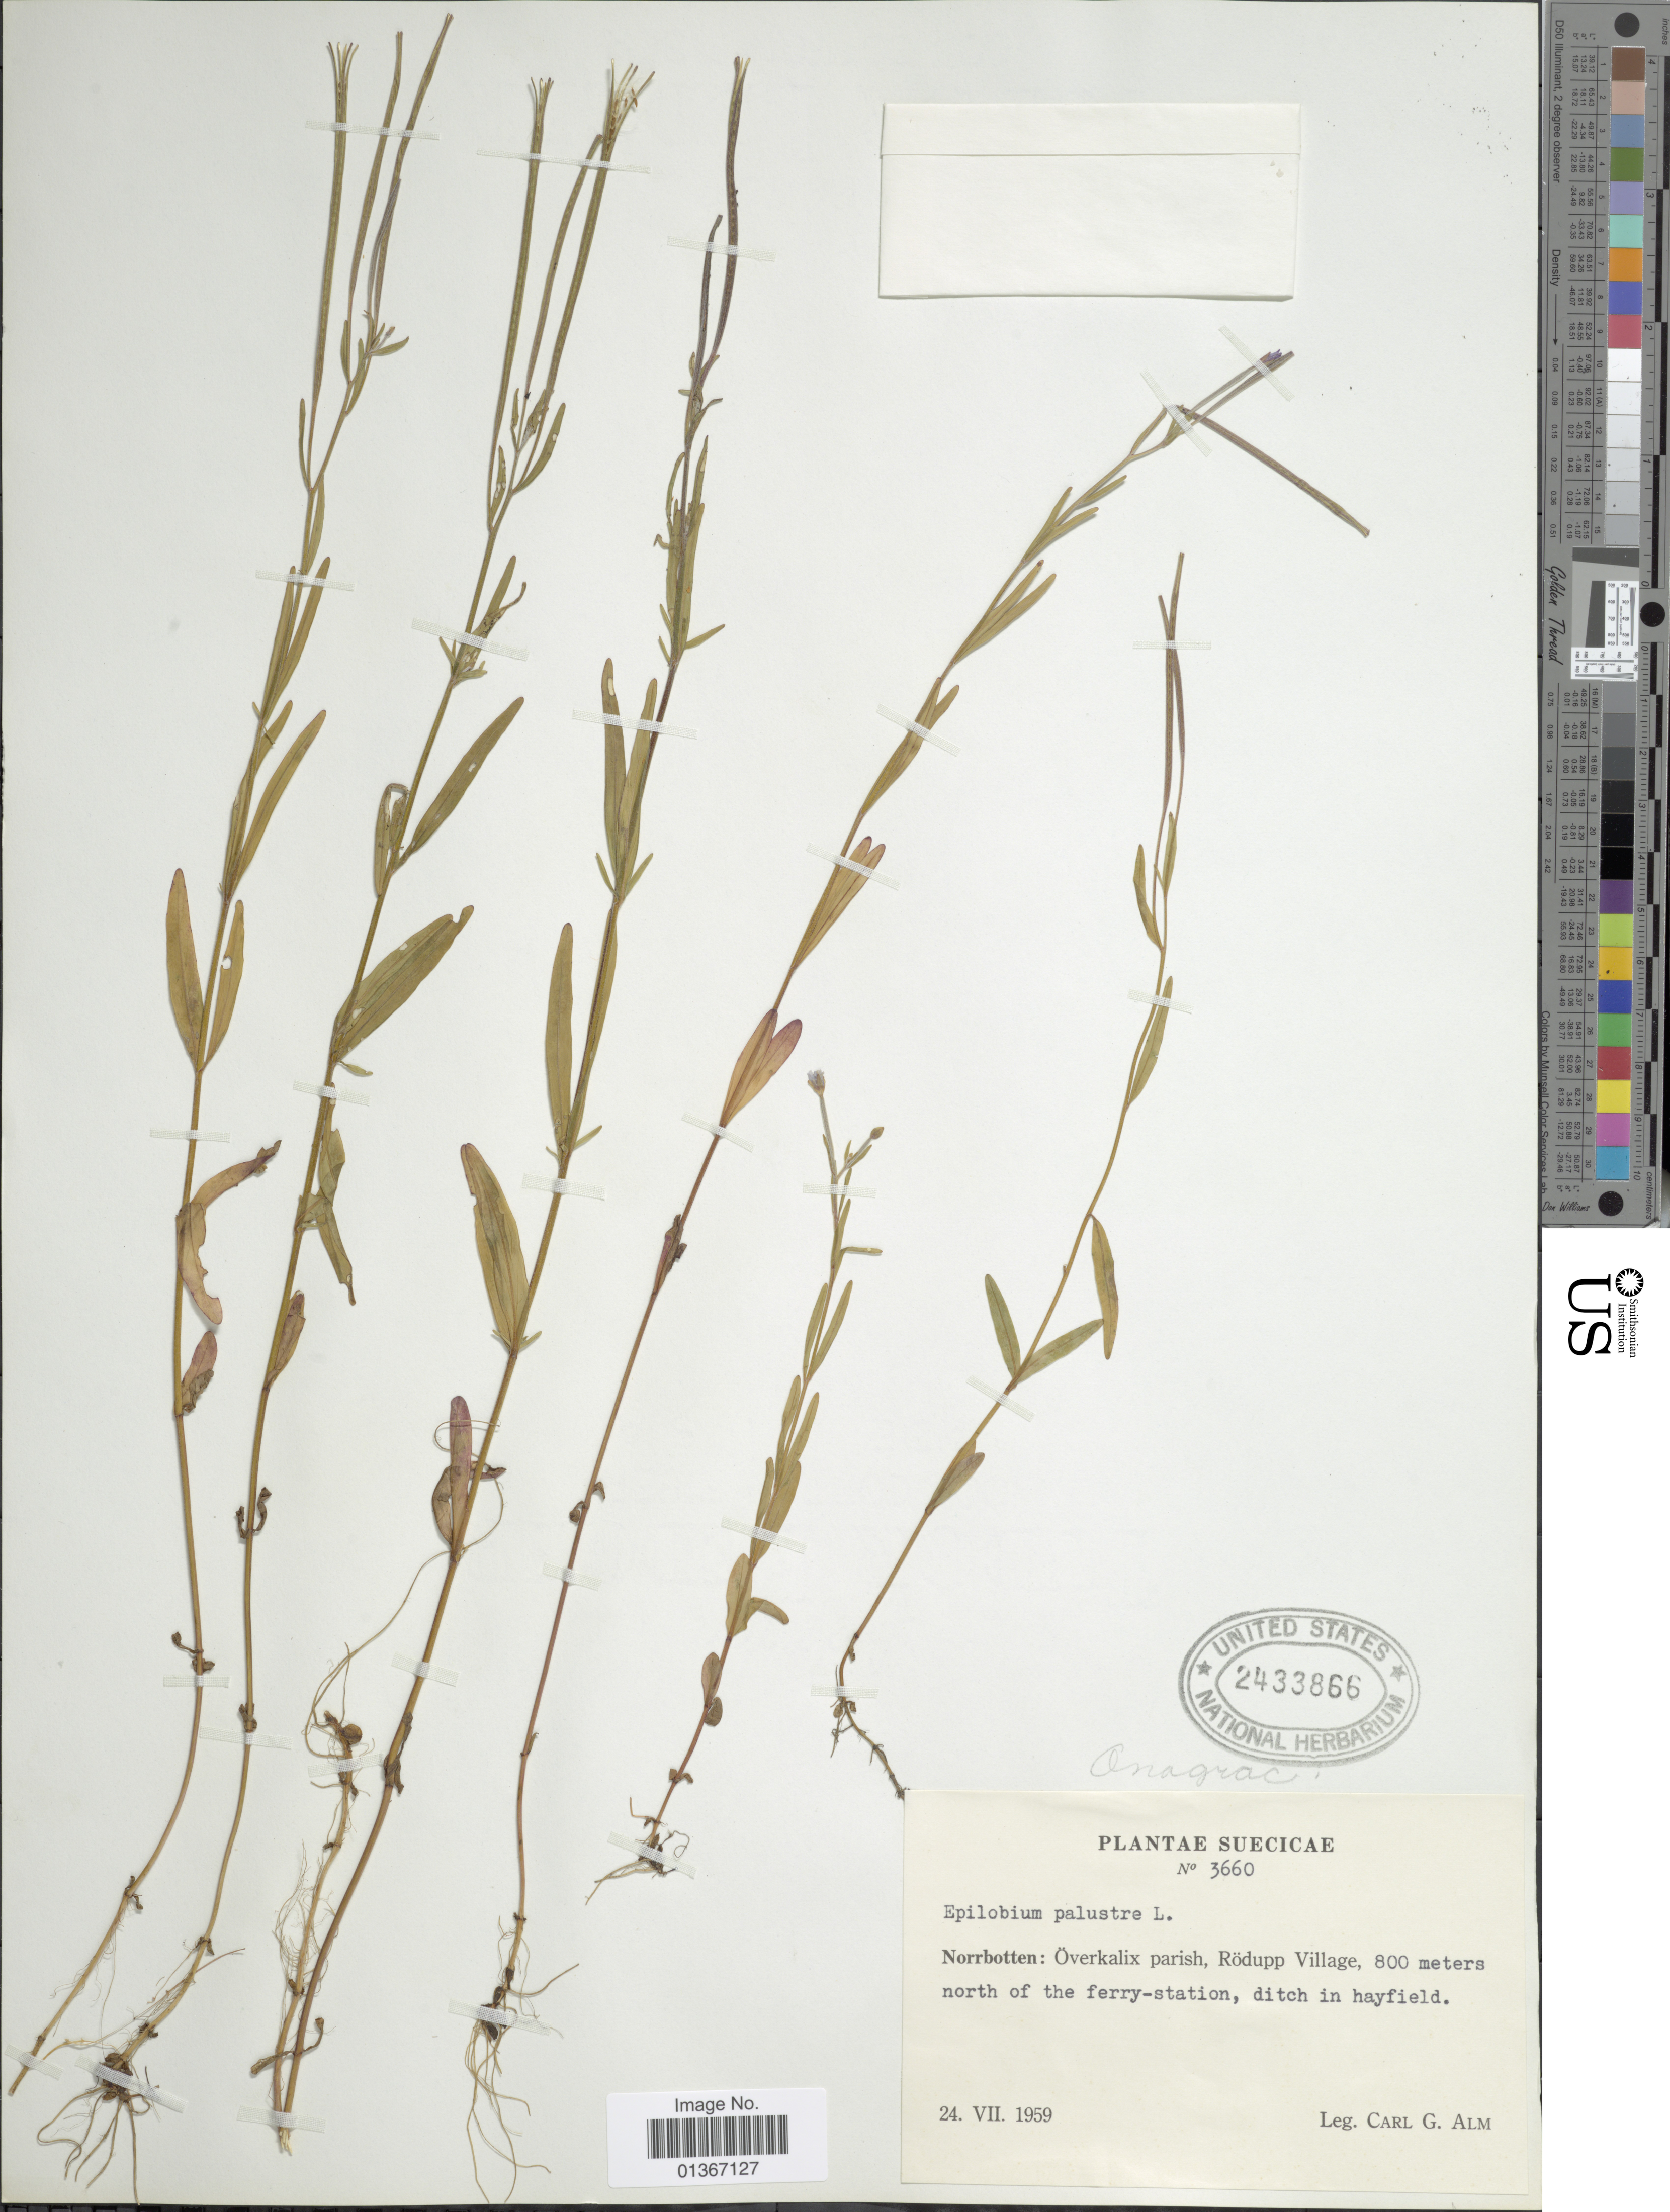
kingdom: Plantae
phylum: Tracheophyta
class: Magnoliopsida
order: Myrtales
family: Onagraceae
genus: Epilobium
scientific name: Epilobium palustre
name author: L.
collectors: C. G. Alm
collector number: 3660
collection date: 1959-07-24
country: Sweden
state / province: Norrbotten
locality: Suecicae. Overkalix parish, Rödupp Village, north of the ferry-station, ditch in hayfield.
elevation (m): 800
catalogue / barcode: US 2433866